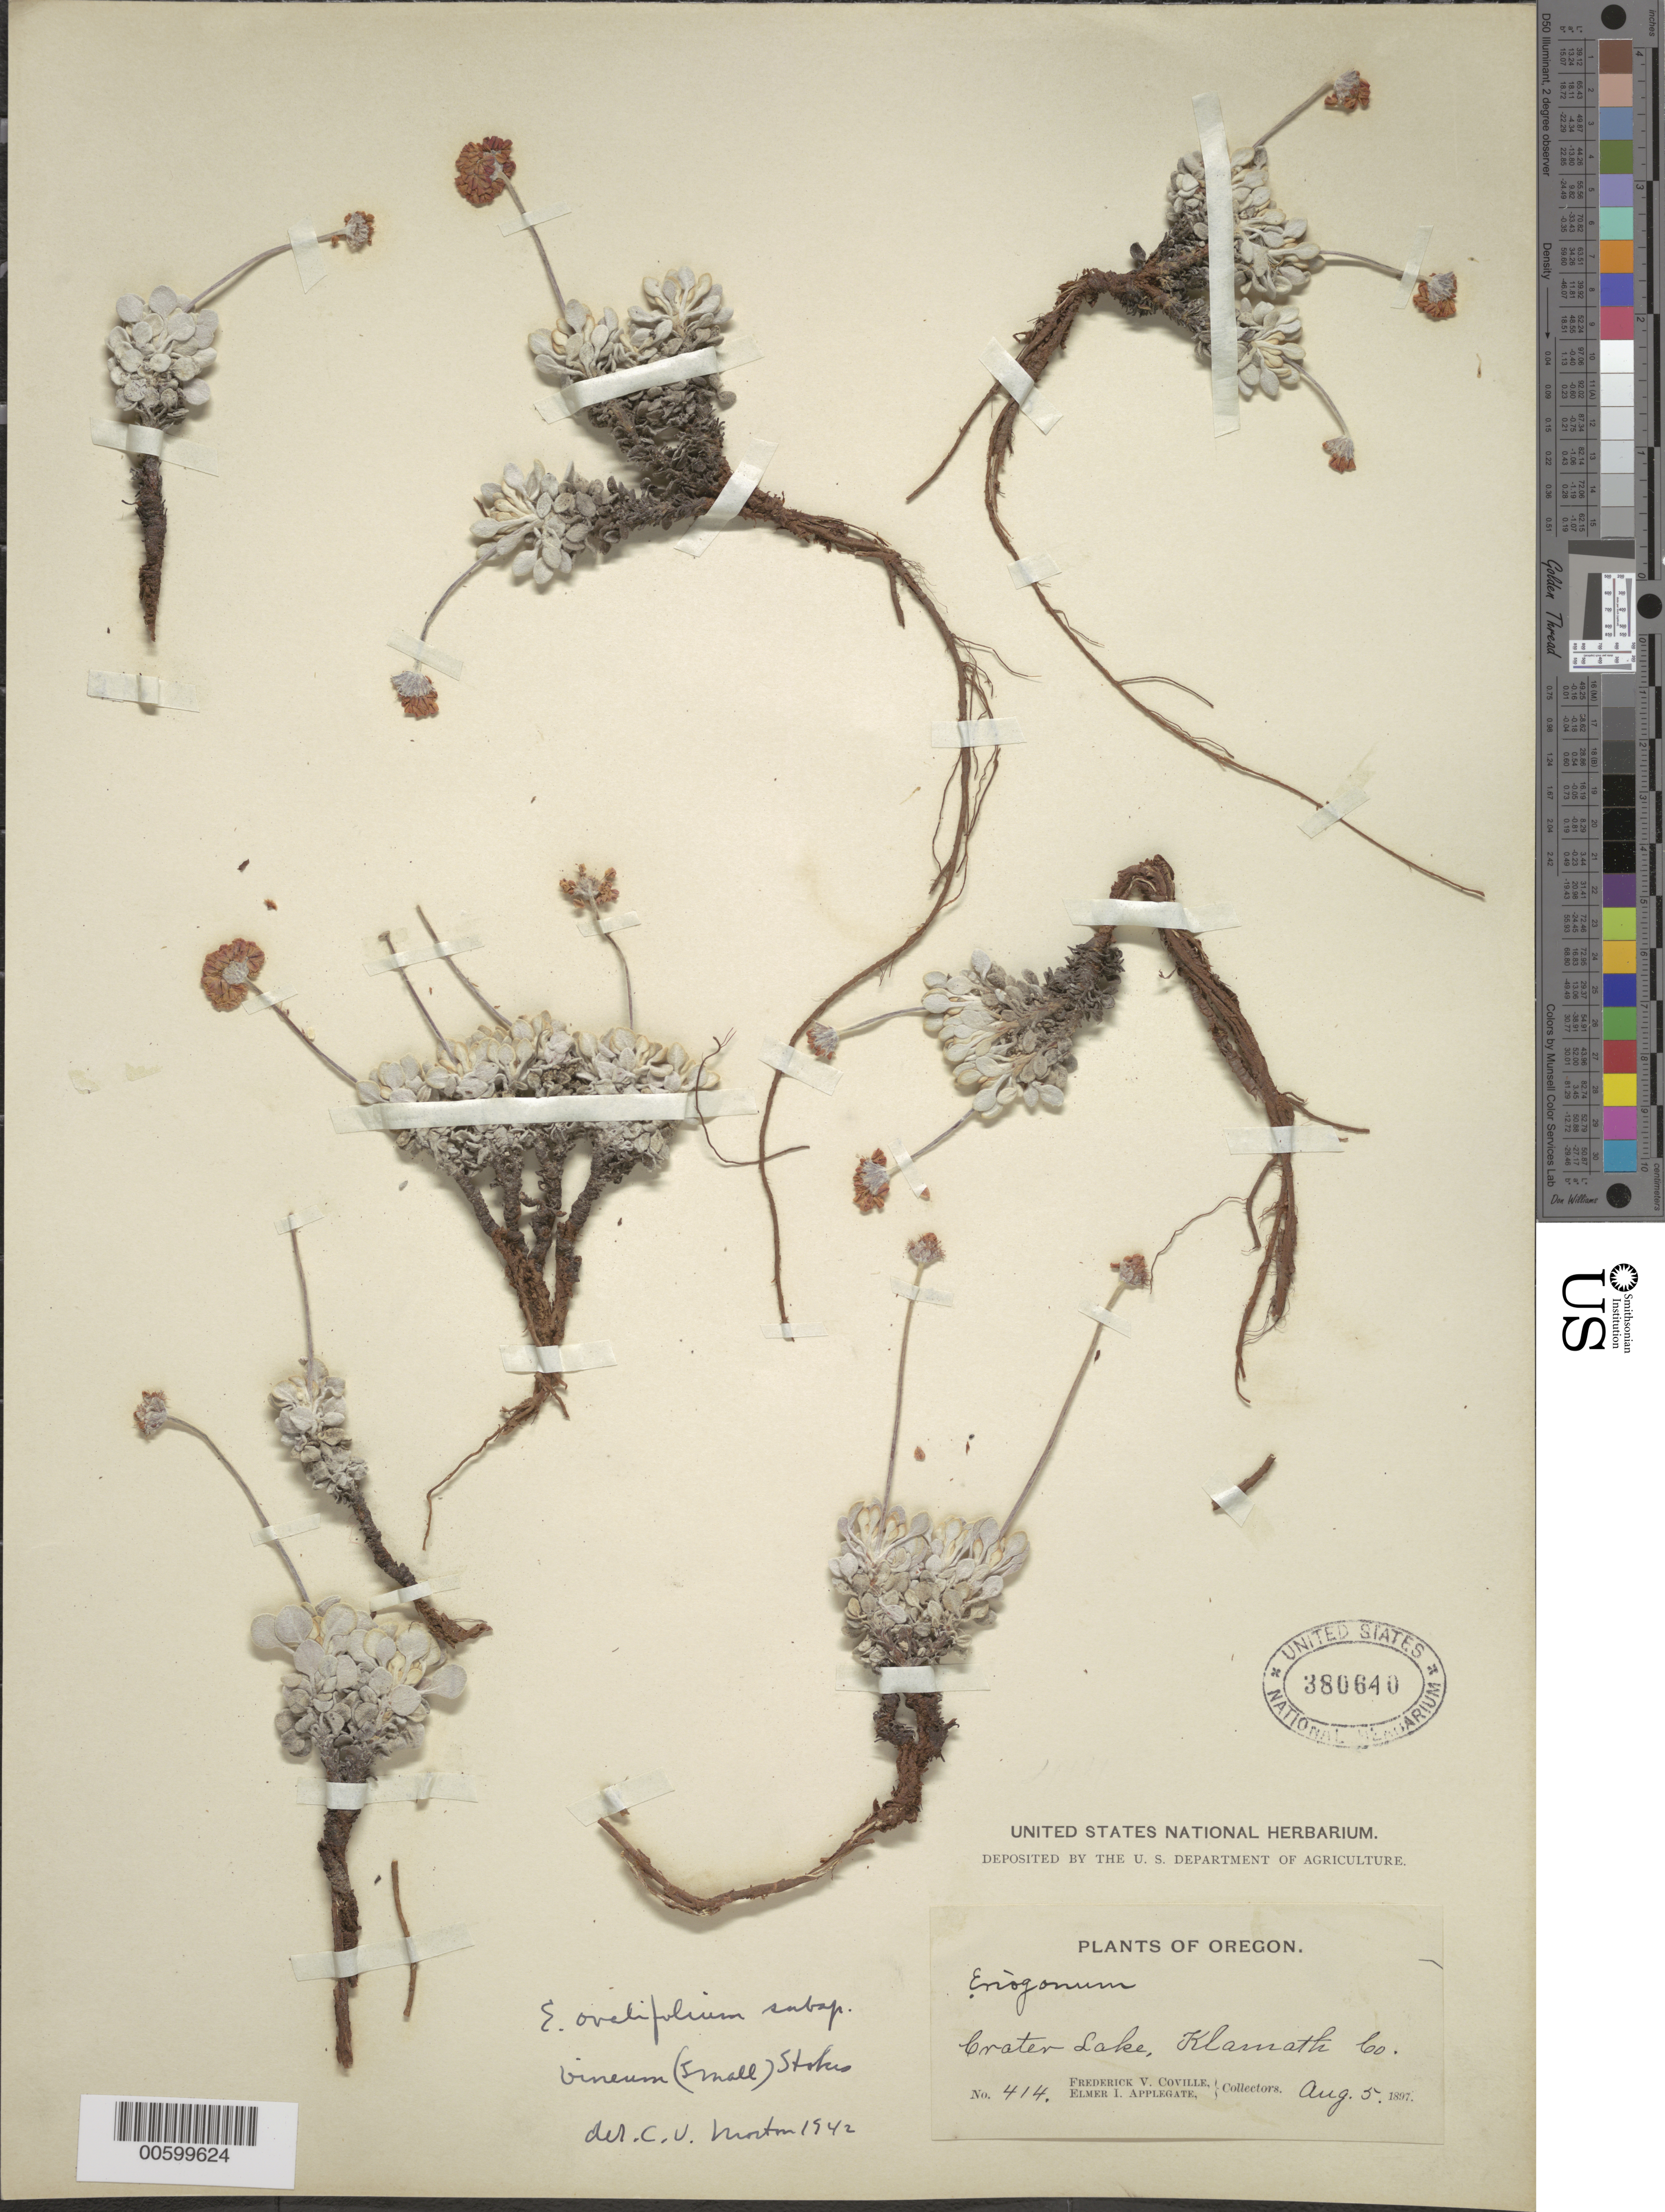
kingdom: Plantae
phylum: Tracheophyta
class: Magnoliopsida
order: Caryophyllales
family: Polygonaceae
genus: Eriogonum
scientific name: Eriogonum ovalifolium subsp. vineum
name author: (Small) S. Stokes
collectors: F. V. Coville & E. I. Applegate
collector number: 414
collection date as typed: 05 Aug 1897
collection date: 1897-08-05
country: United States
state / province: Oregon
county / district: Klamath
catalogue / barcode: US 380640